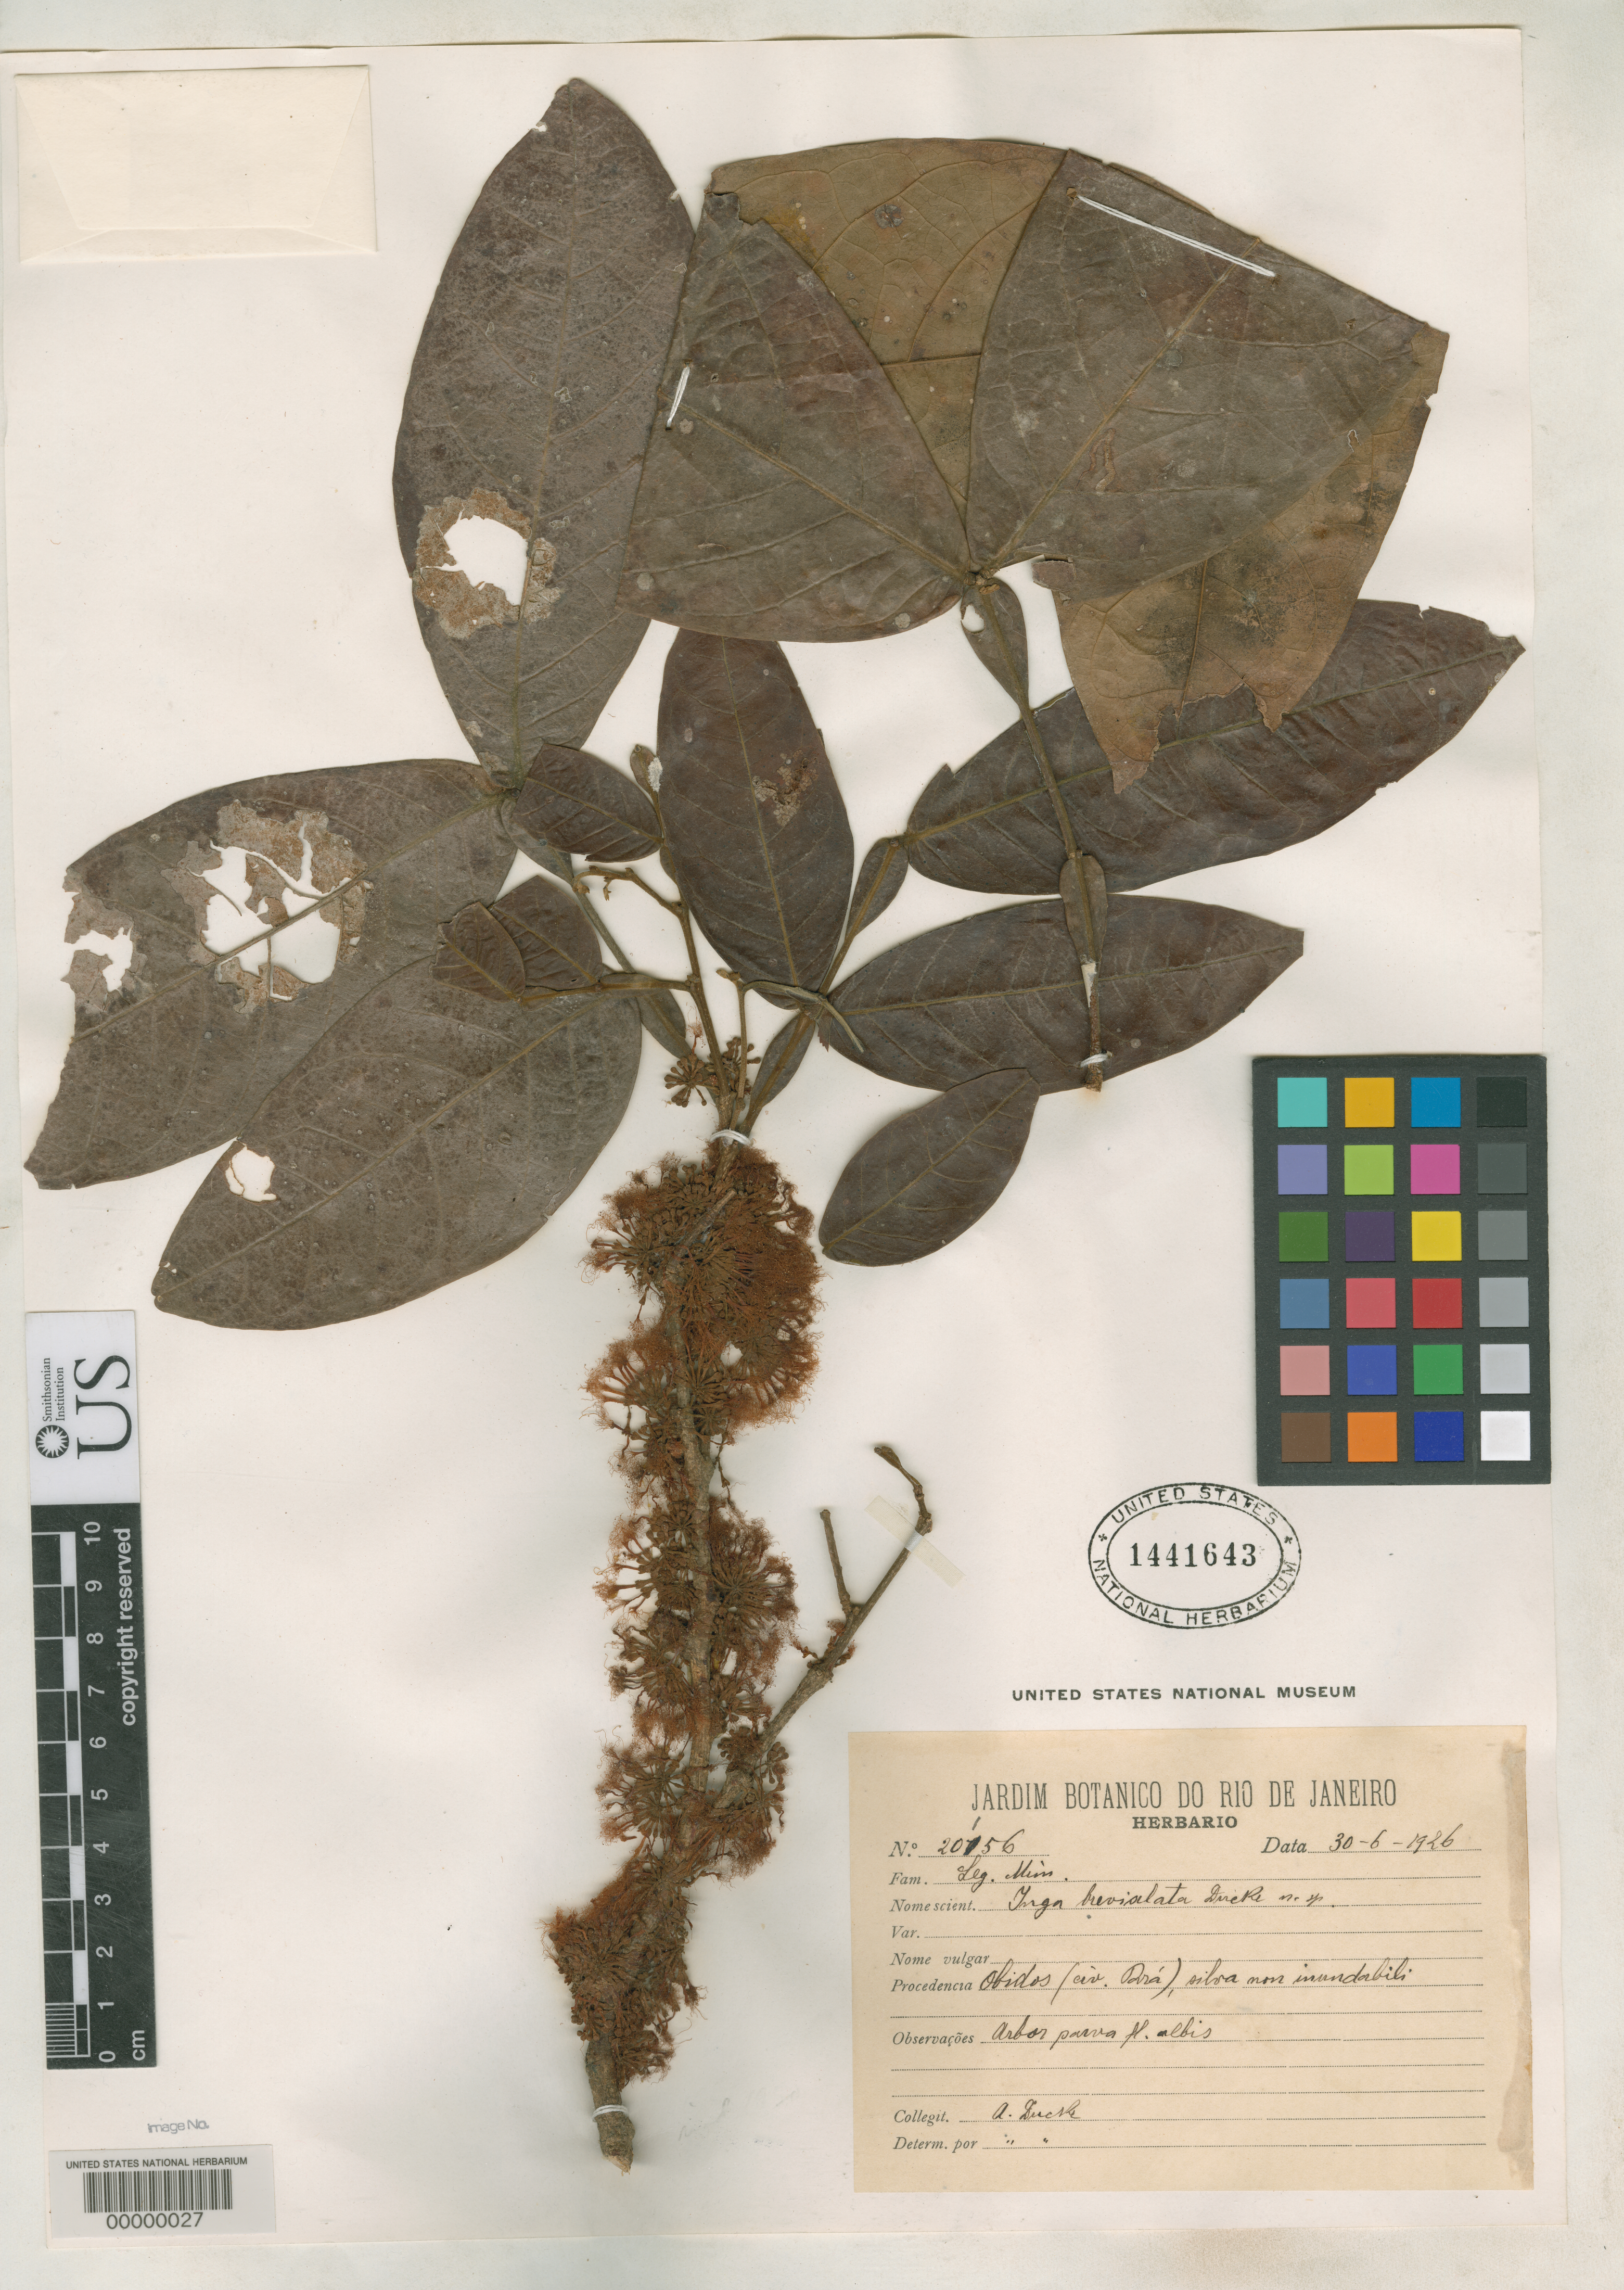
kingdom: Plantae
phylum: Tracheophyta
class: Magnoliopsida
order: Fabales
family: Fabaceae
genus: Inga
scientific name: Inga brevialata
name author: Ducke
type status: Isosyntype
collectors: A. Ducke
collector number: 20156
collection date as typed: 30 Jun 1926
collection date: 1926-06-30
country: Brazil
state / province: Pará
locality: Obidos.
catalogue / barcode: US 1441643